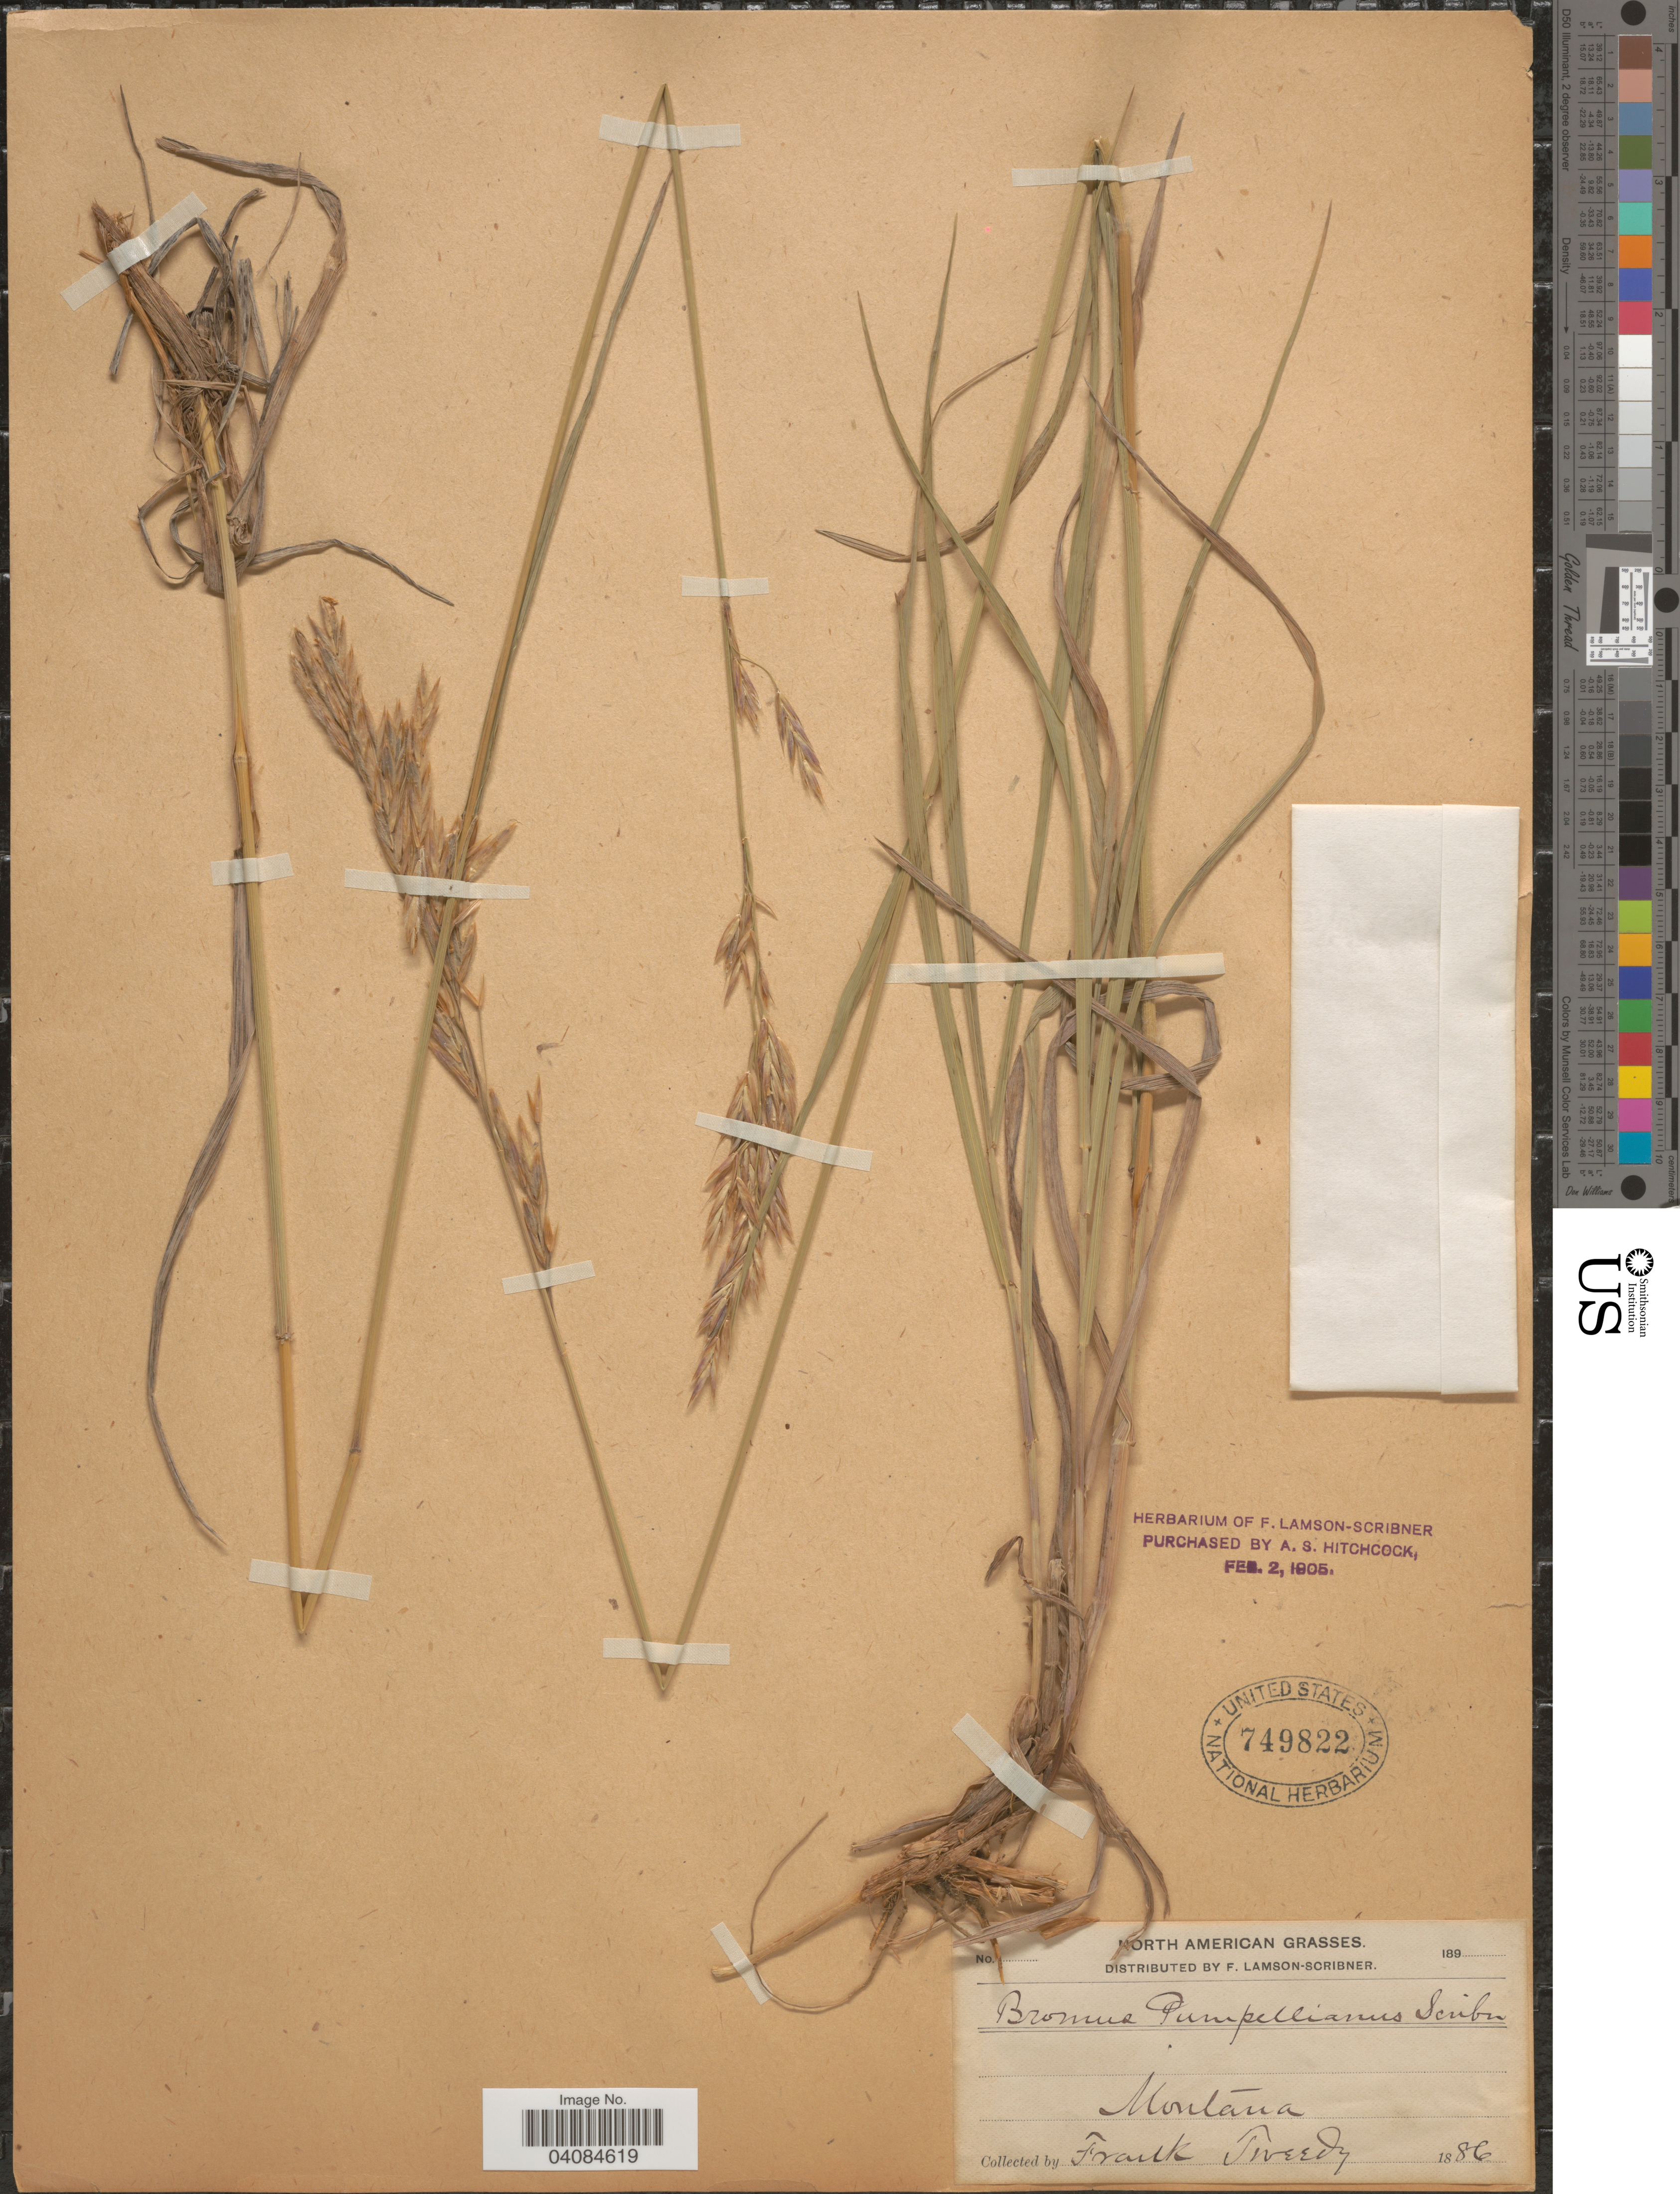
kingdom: Plantae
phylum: Tracheophyta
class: Liliopsida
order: Poales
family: Poaceae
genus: Bromus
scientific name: Bromus pumpellianus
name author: Scribn.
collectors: F. Tweedy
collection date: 1886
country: United States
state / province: Montana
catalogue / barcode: US 749822